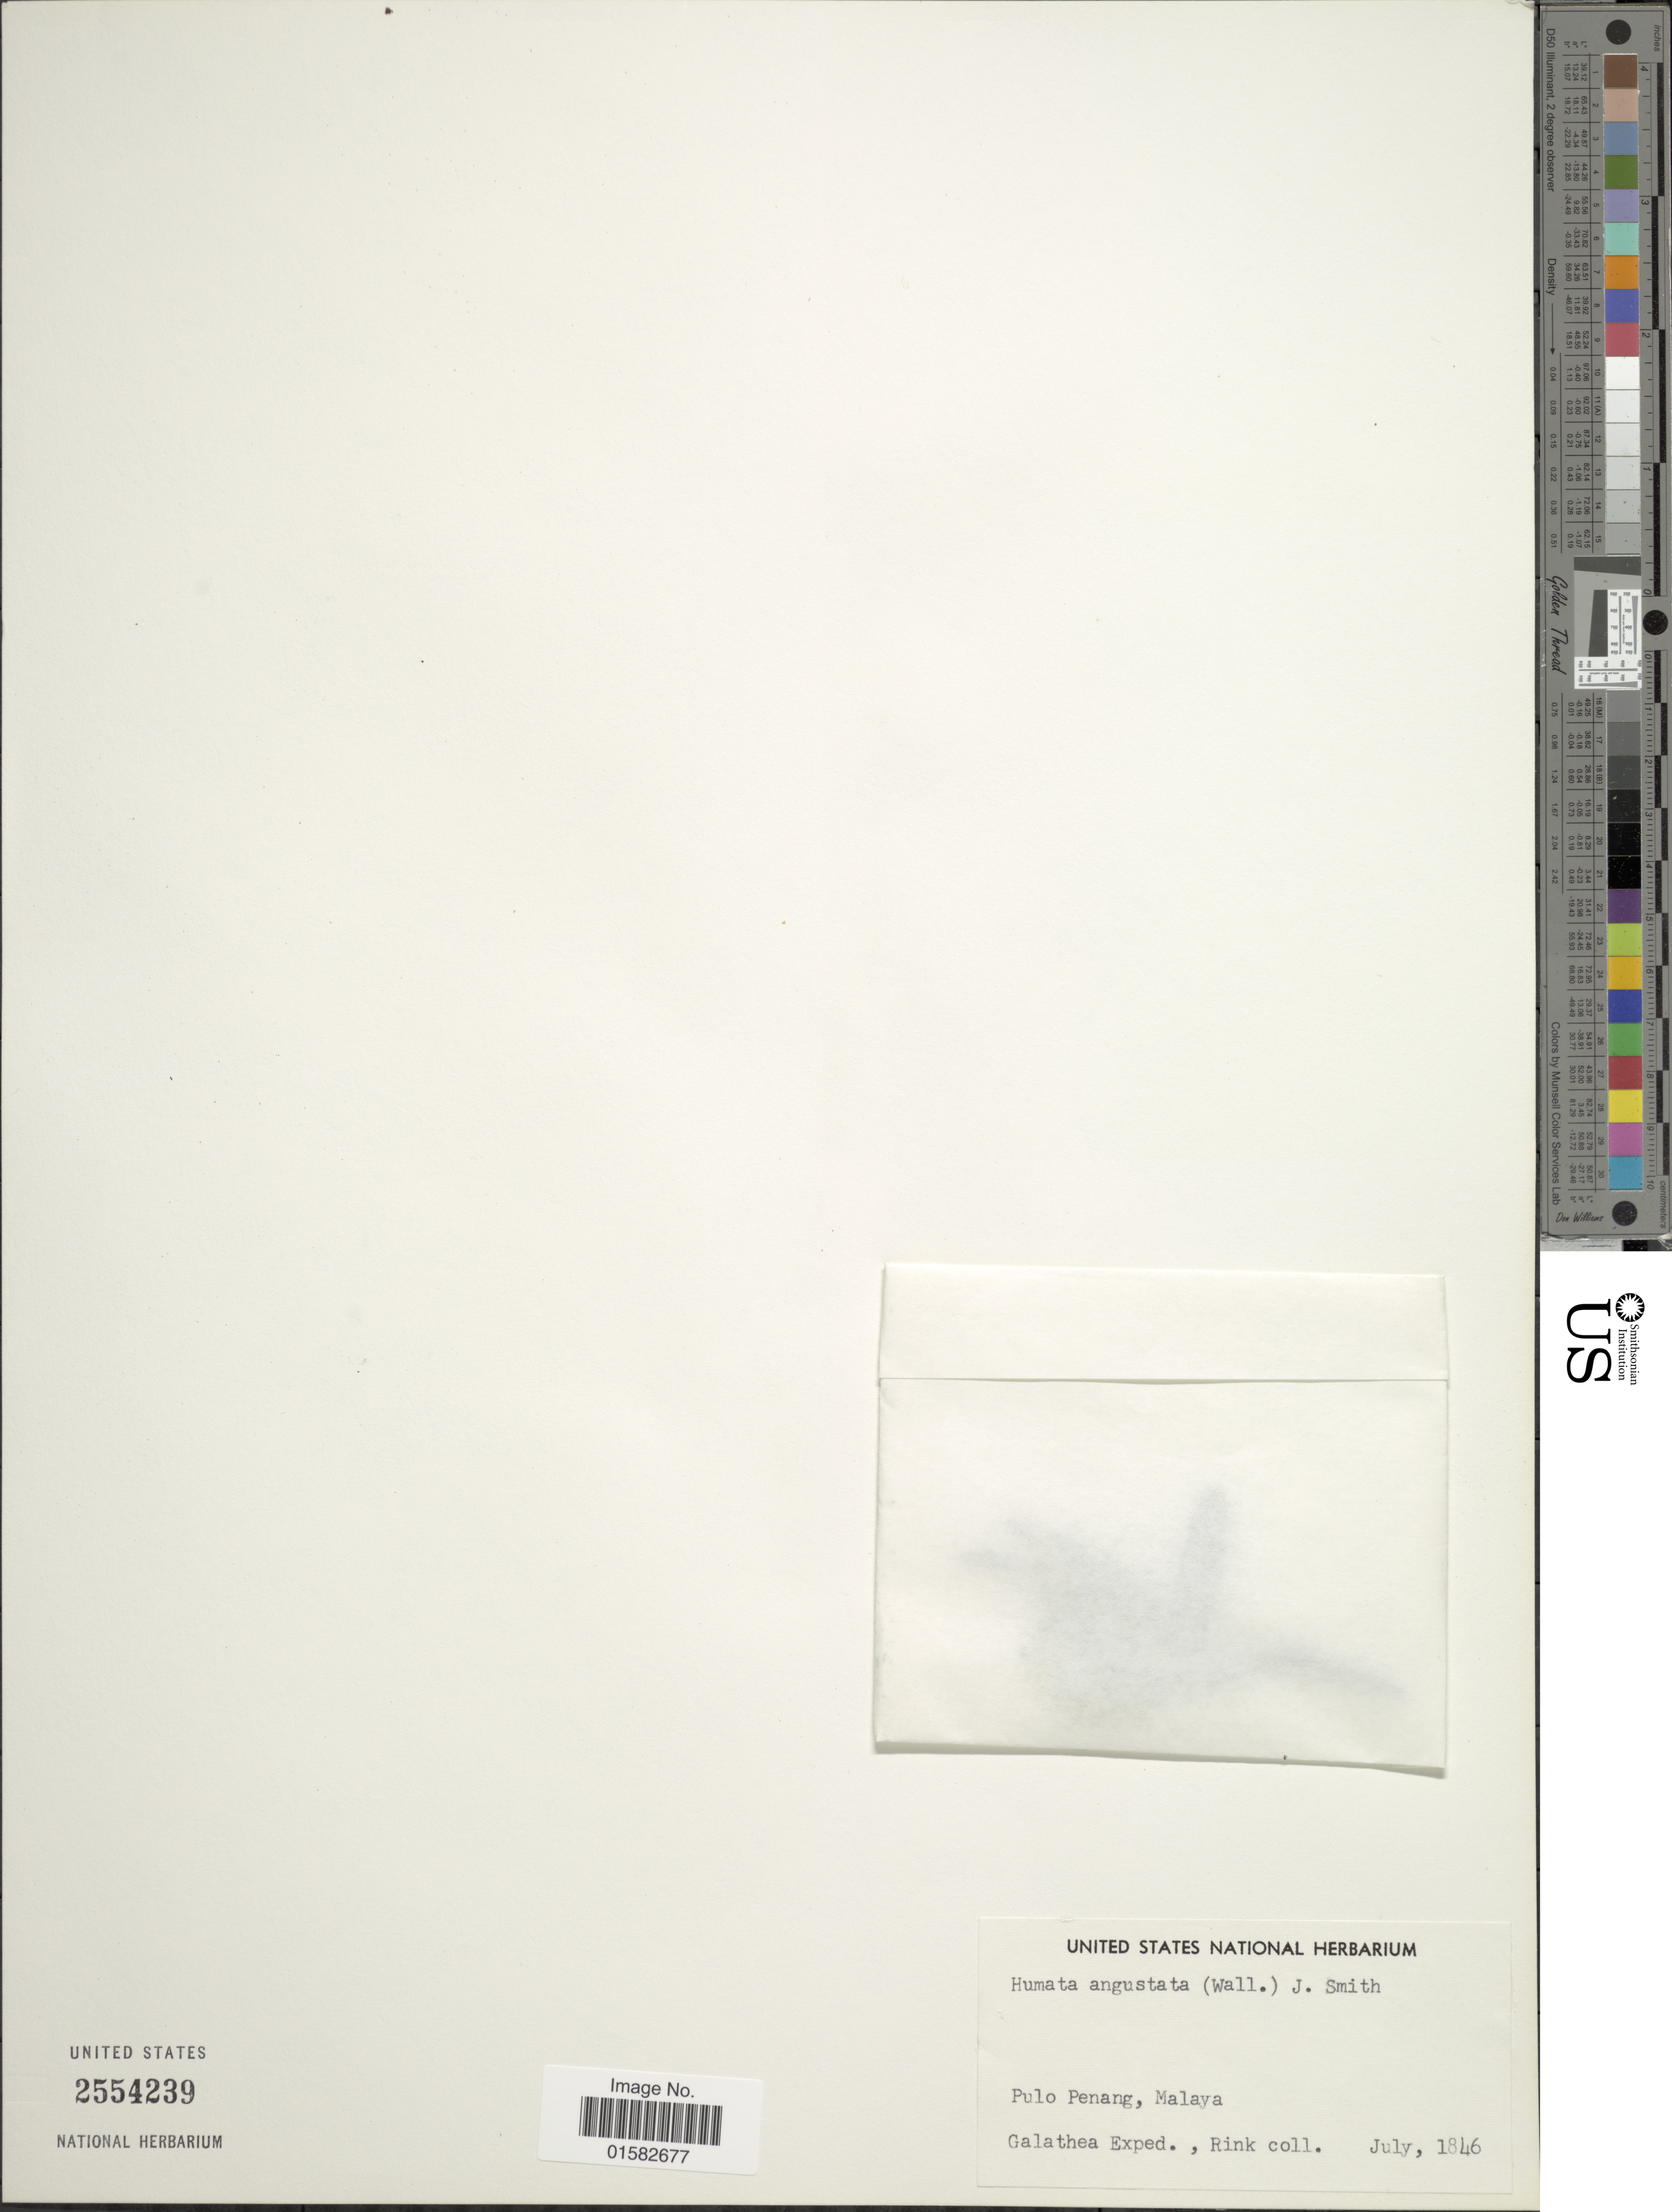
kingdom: Plantae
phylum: Tracheophyta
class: Polypodiopsida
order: Polypodiales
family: Davalliaceae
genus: Davallia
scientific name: Davallia angustata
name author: Wall.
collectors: Rink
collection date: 1846-07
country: Malaysia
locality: Pulo Penang, Malaya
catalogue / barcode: US 2554239